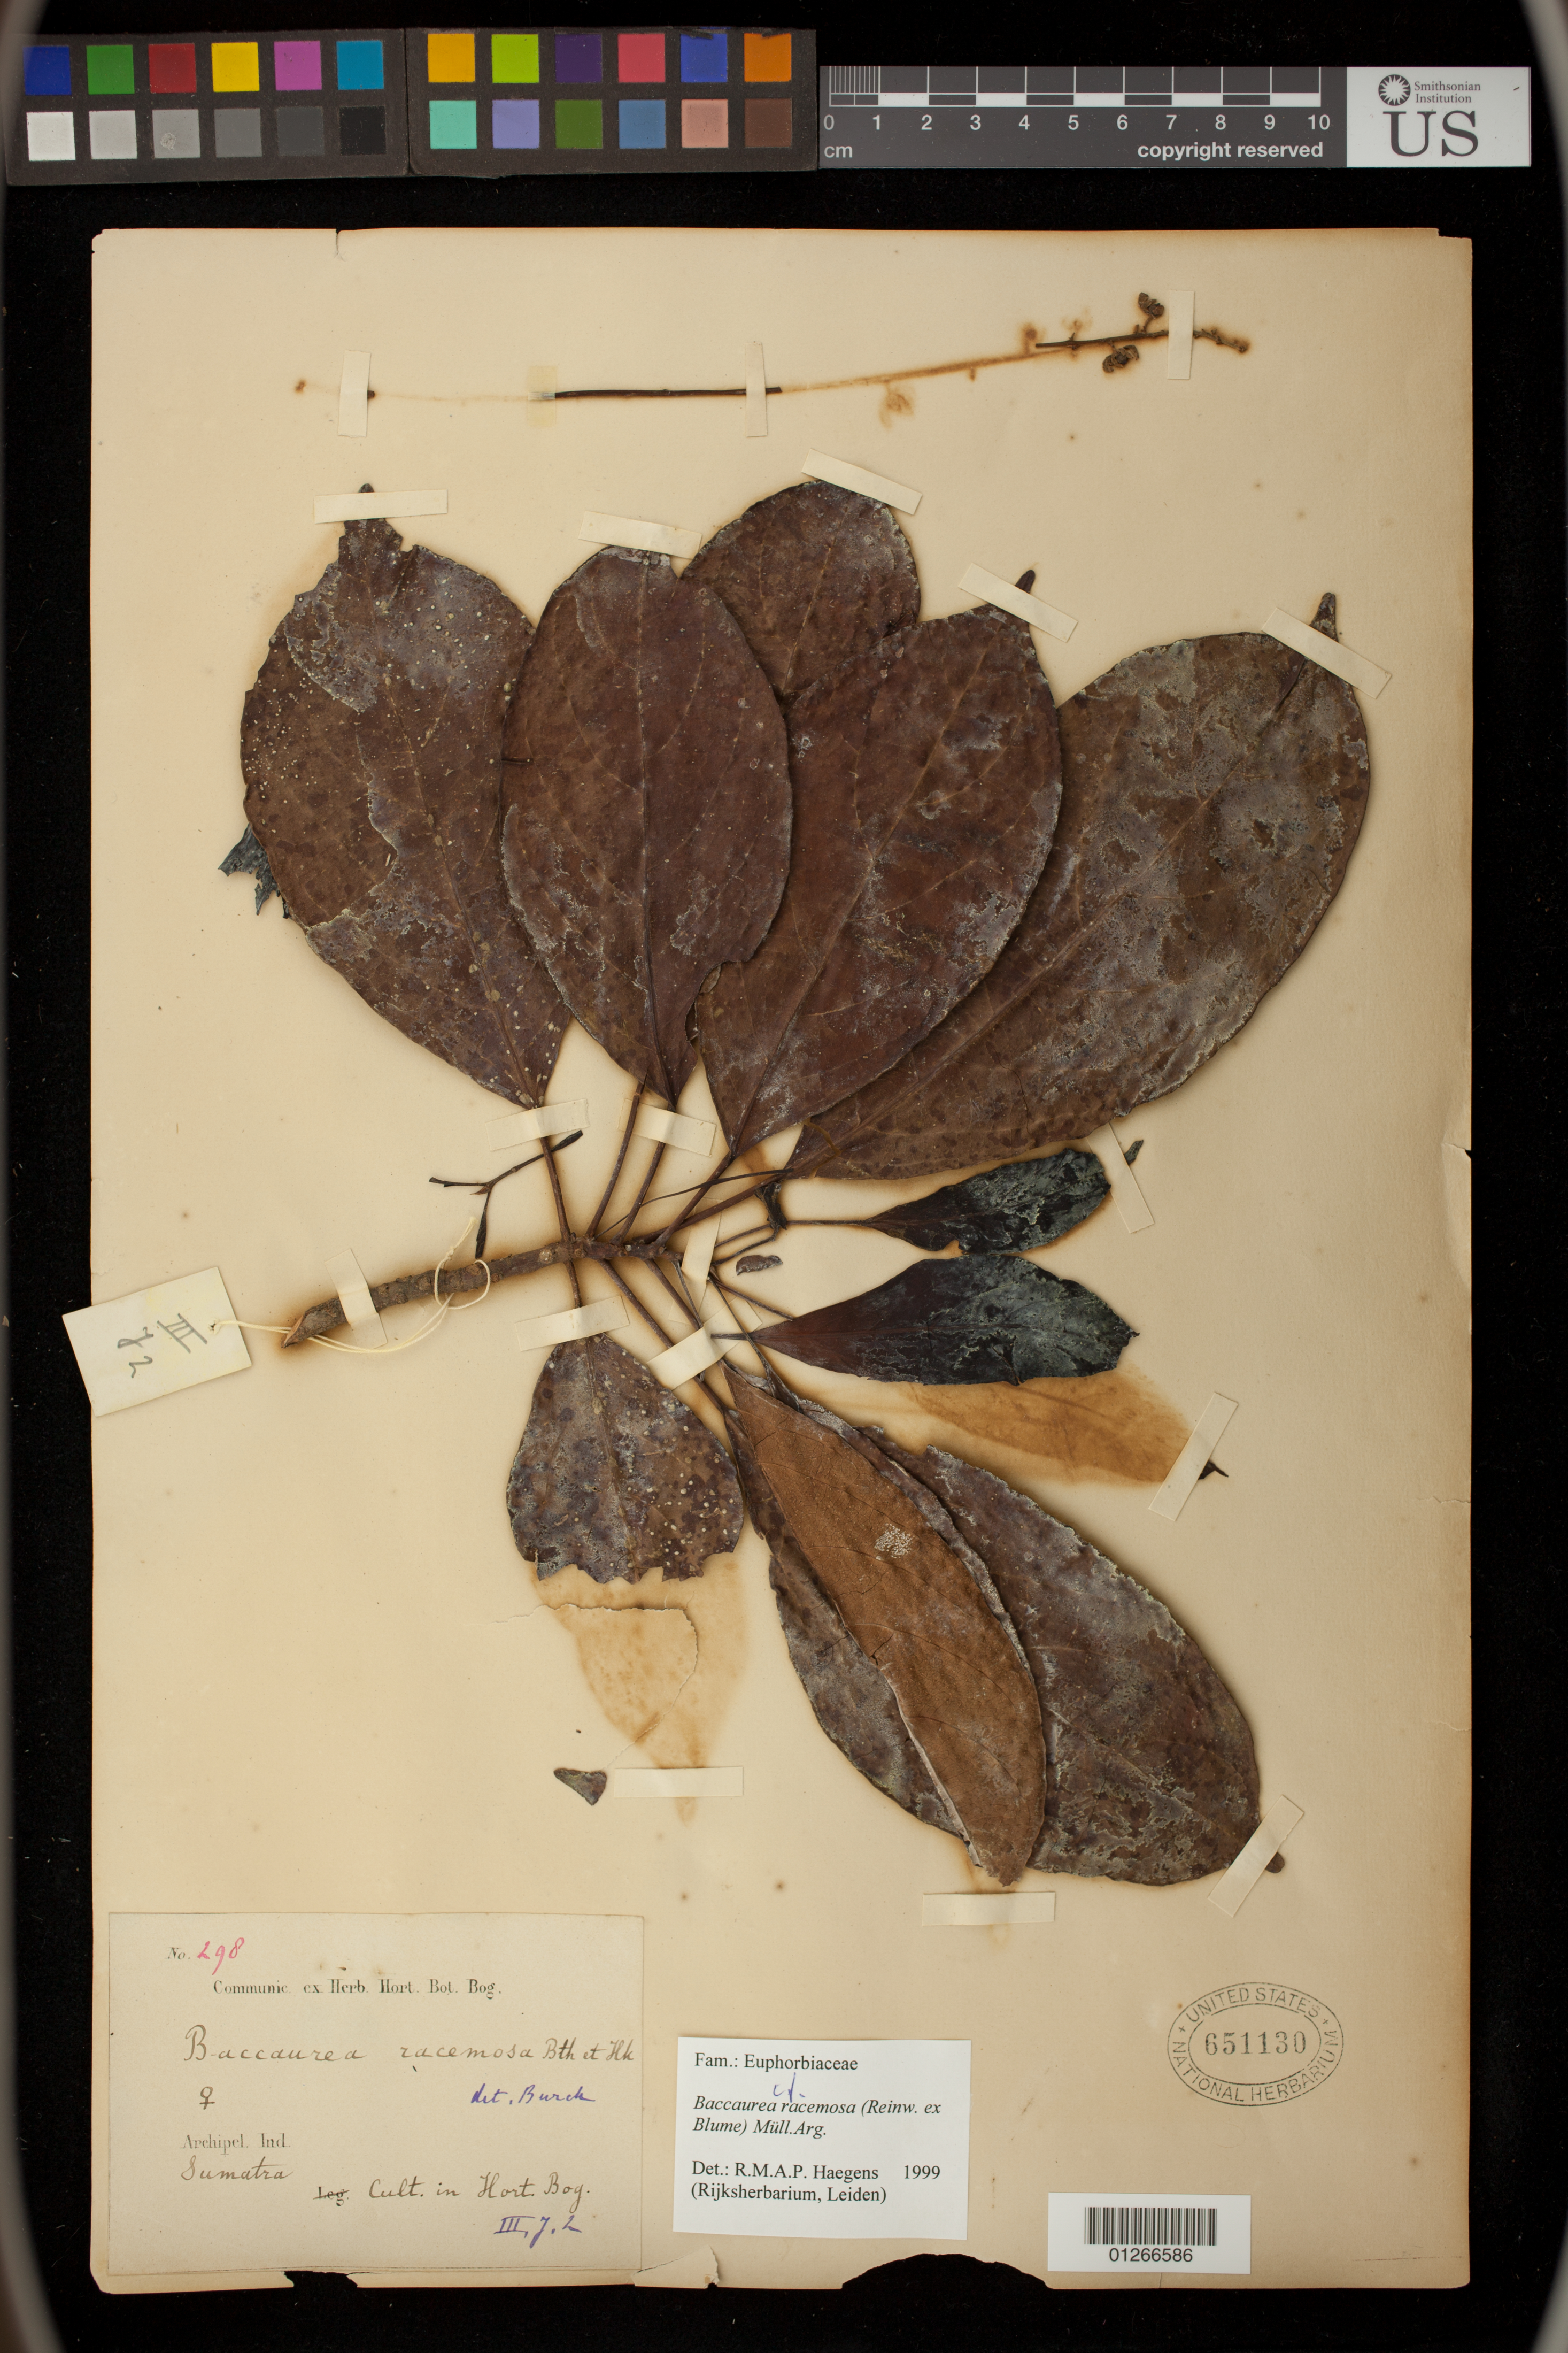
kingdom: Plantae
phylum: Tracheophyta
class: Magnoliopsida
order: Malpighiales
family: Phyllanthaceae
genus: Baccaurea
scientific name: Baccaurea racemosa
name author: (Reinw.) Müll. Arg.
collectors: Cult. in Hort. Bog.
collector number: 298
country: Indonesia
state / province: Java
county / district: Jawa Barat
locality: Sumatra [cultivated in Bogor], Archipel, Ind.